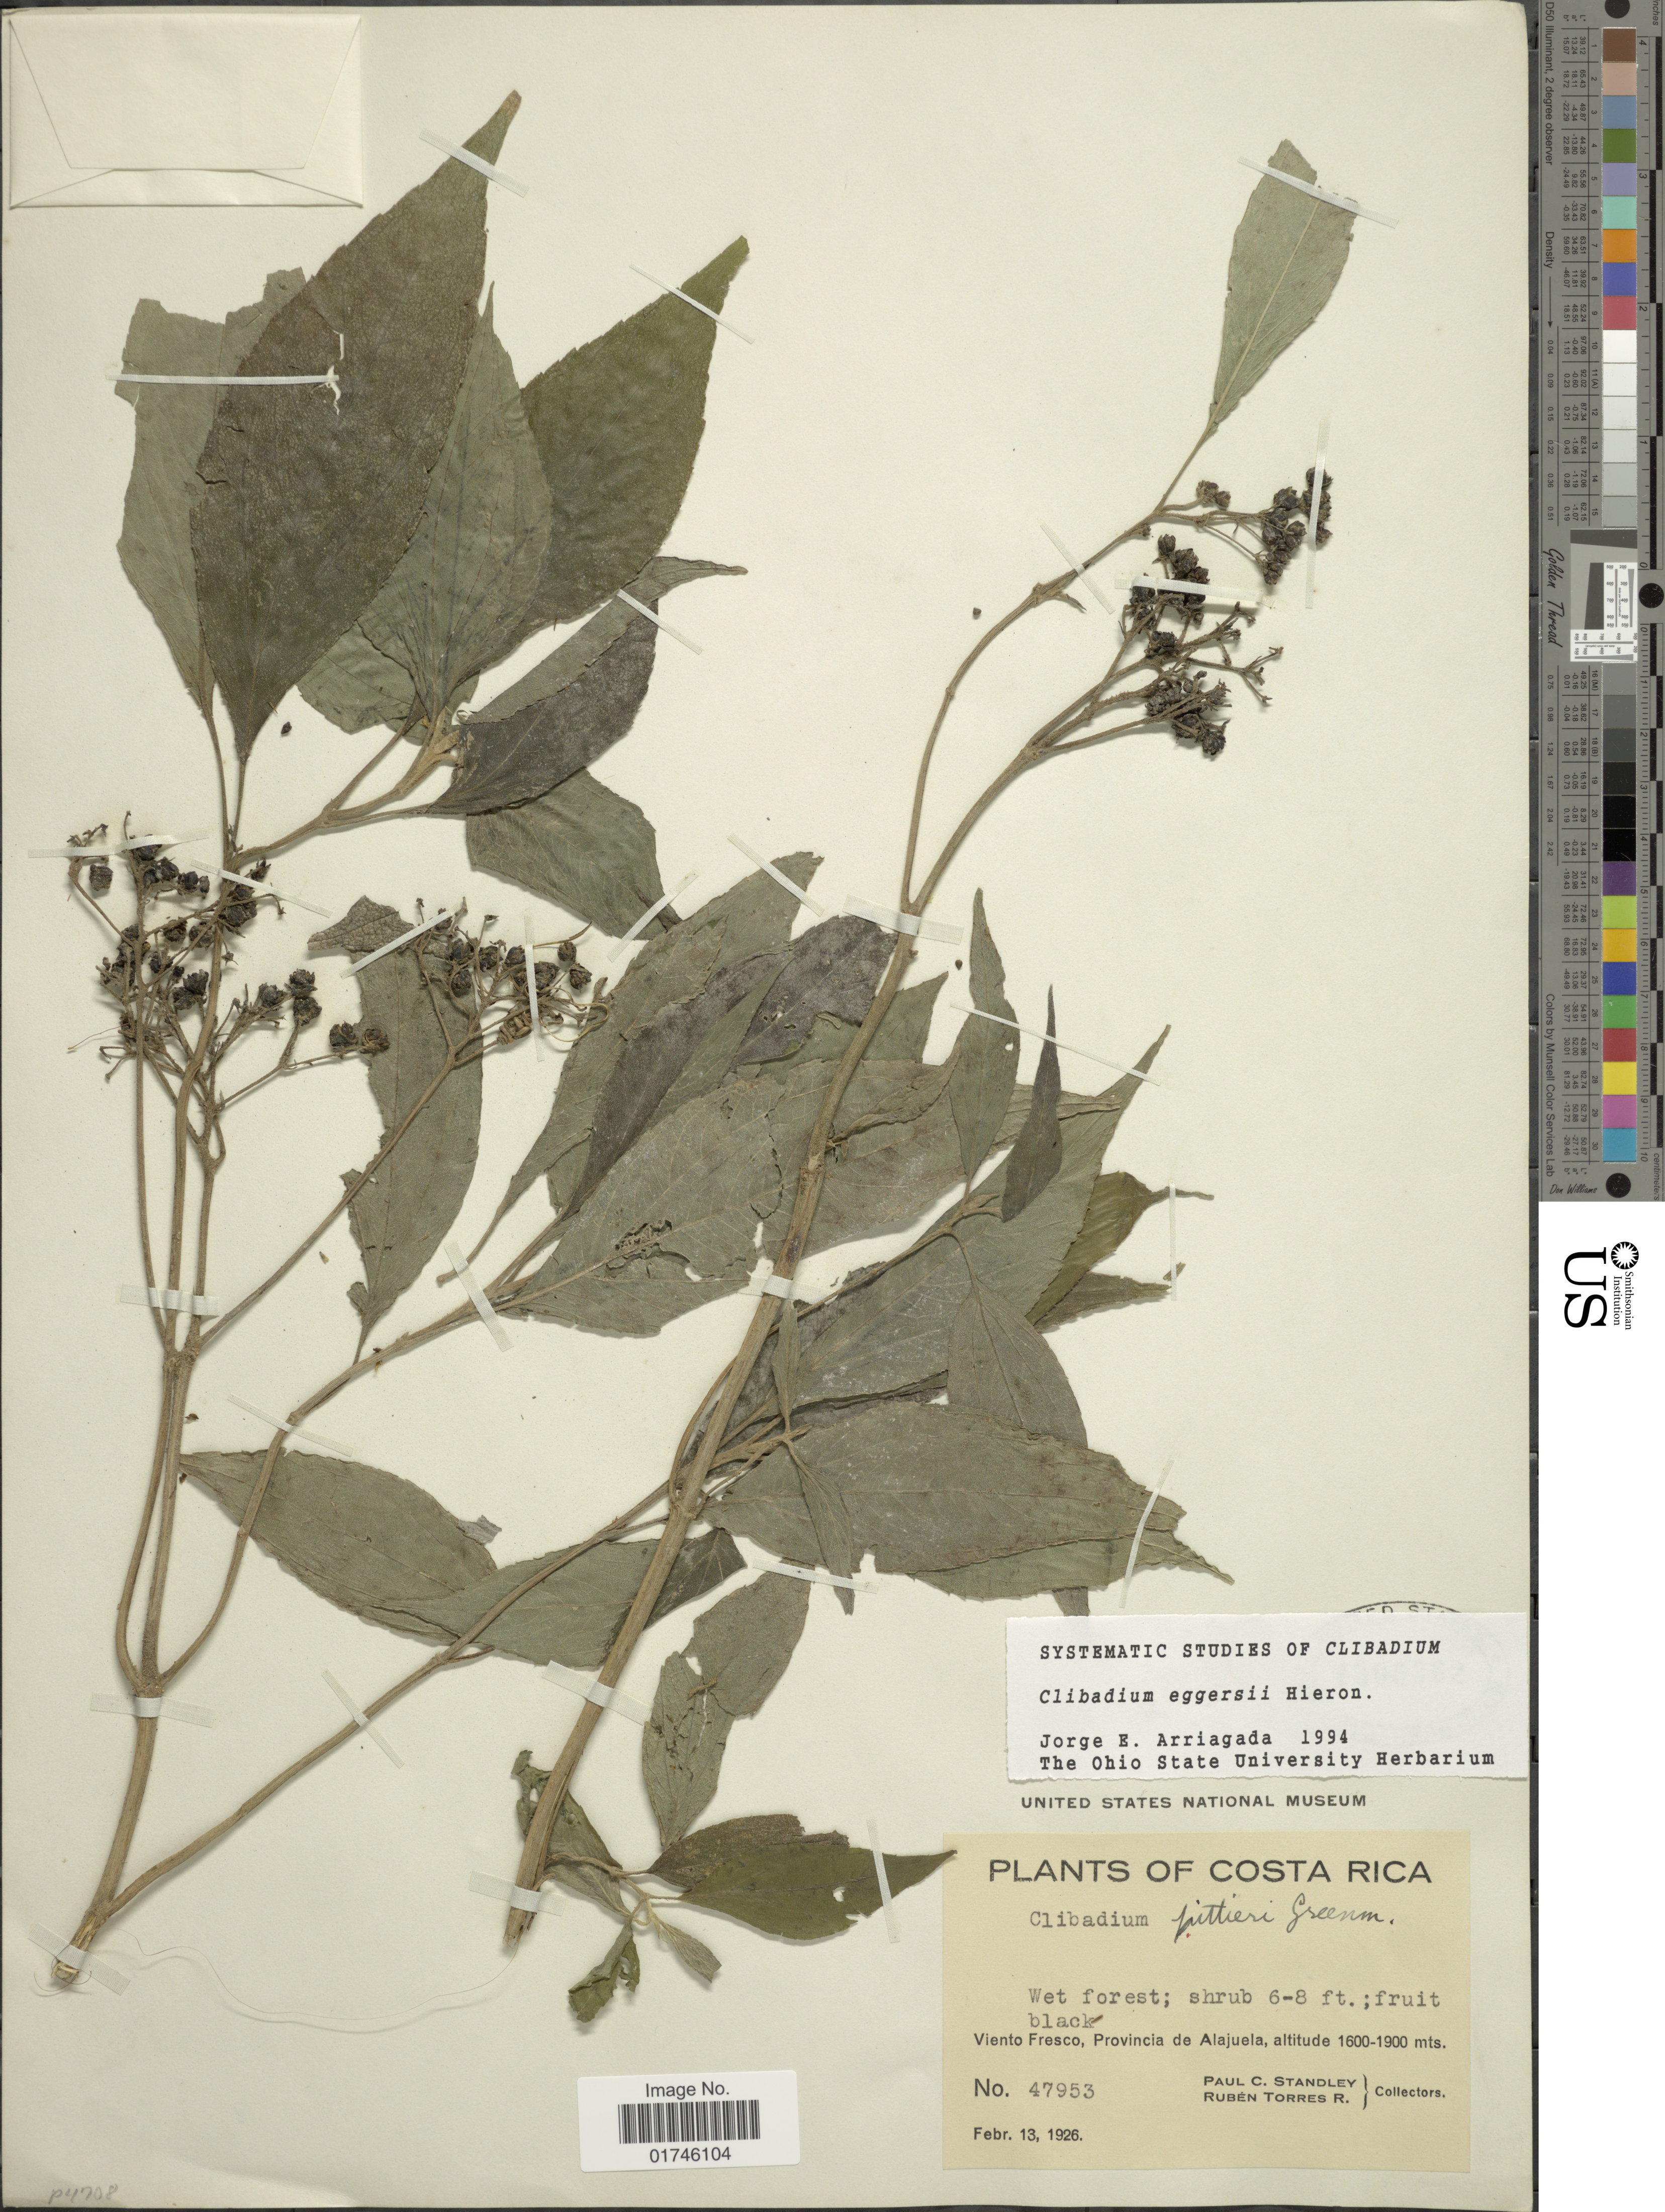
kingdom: Plantae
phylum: Tracheophyta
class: Magnoliopsida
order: Asterales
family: Asteraceae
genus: Clibadium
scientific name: Clibadium eggersii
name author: Hieron.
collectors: P. C. Standley & R. Torres Rojas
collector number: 49953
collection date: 1926-02-13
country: Costa Rica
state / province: Alajuela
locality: Viento Fresco, Provincia de Alajuela.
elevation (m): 1600